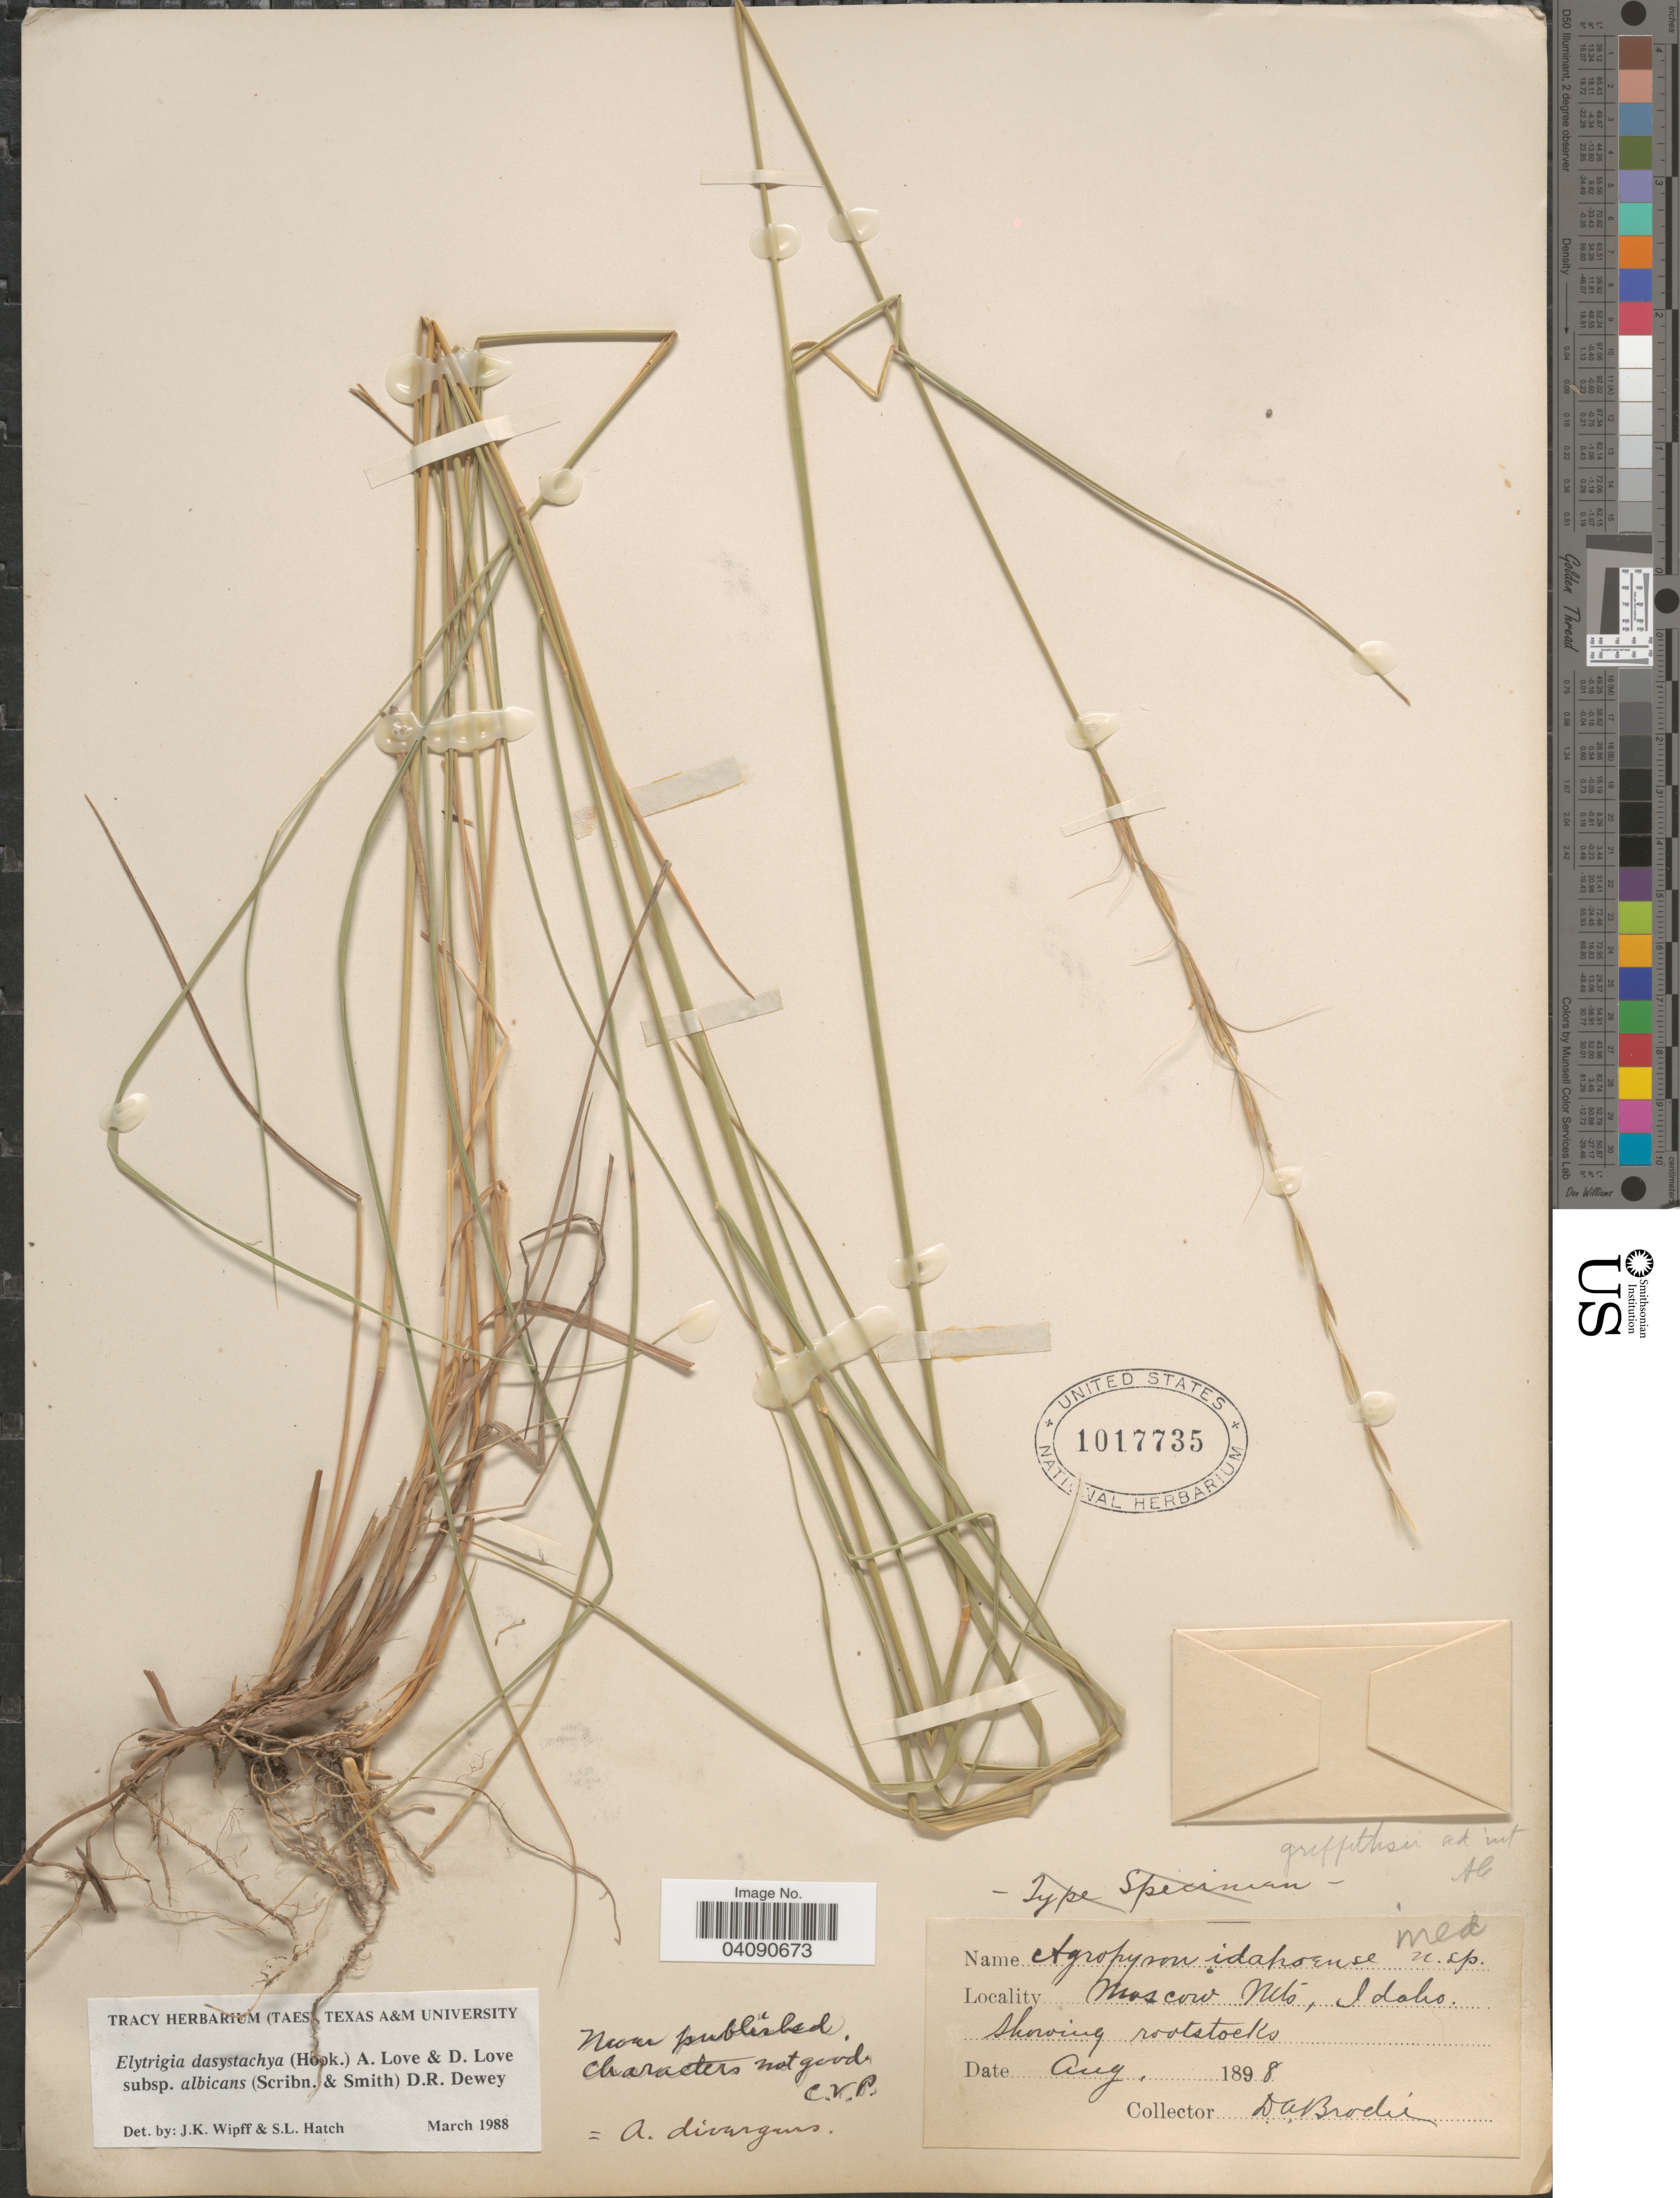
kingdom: Plantae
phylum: Tracheophyta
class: Liliopsida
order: Poales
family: Poaceae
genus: Elymus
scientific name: Elymus albicans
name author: (Scribn. & J.G. Sm.) Á. Löve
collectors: D. Brodie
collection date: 1898-08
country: United States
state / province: Idaho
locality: Moscow Mts.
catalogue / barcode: US 1017735